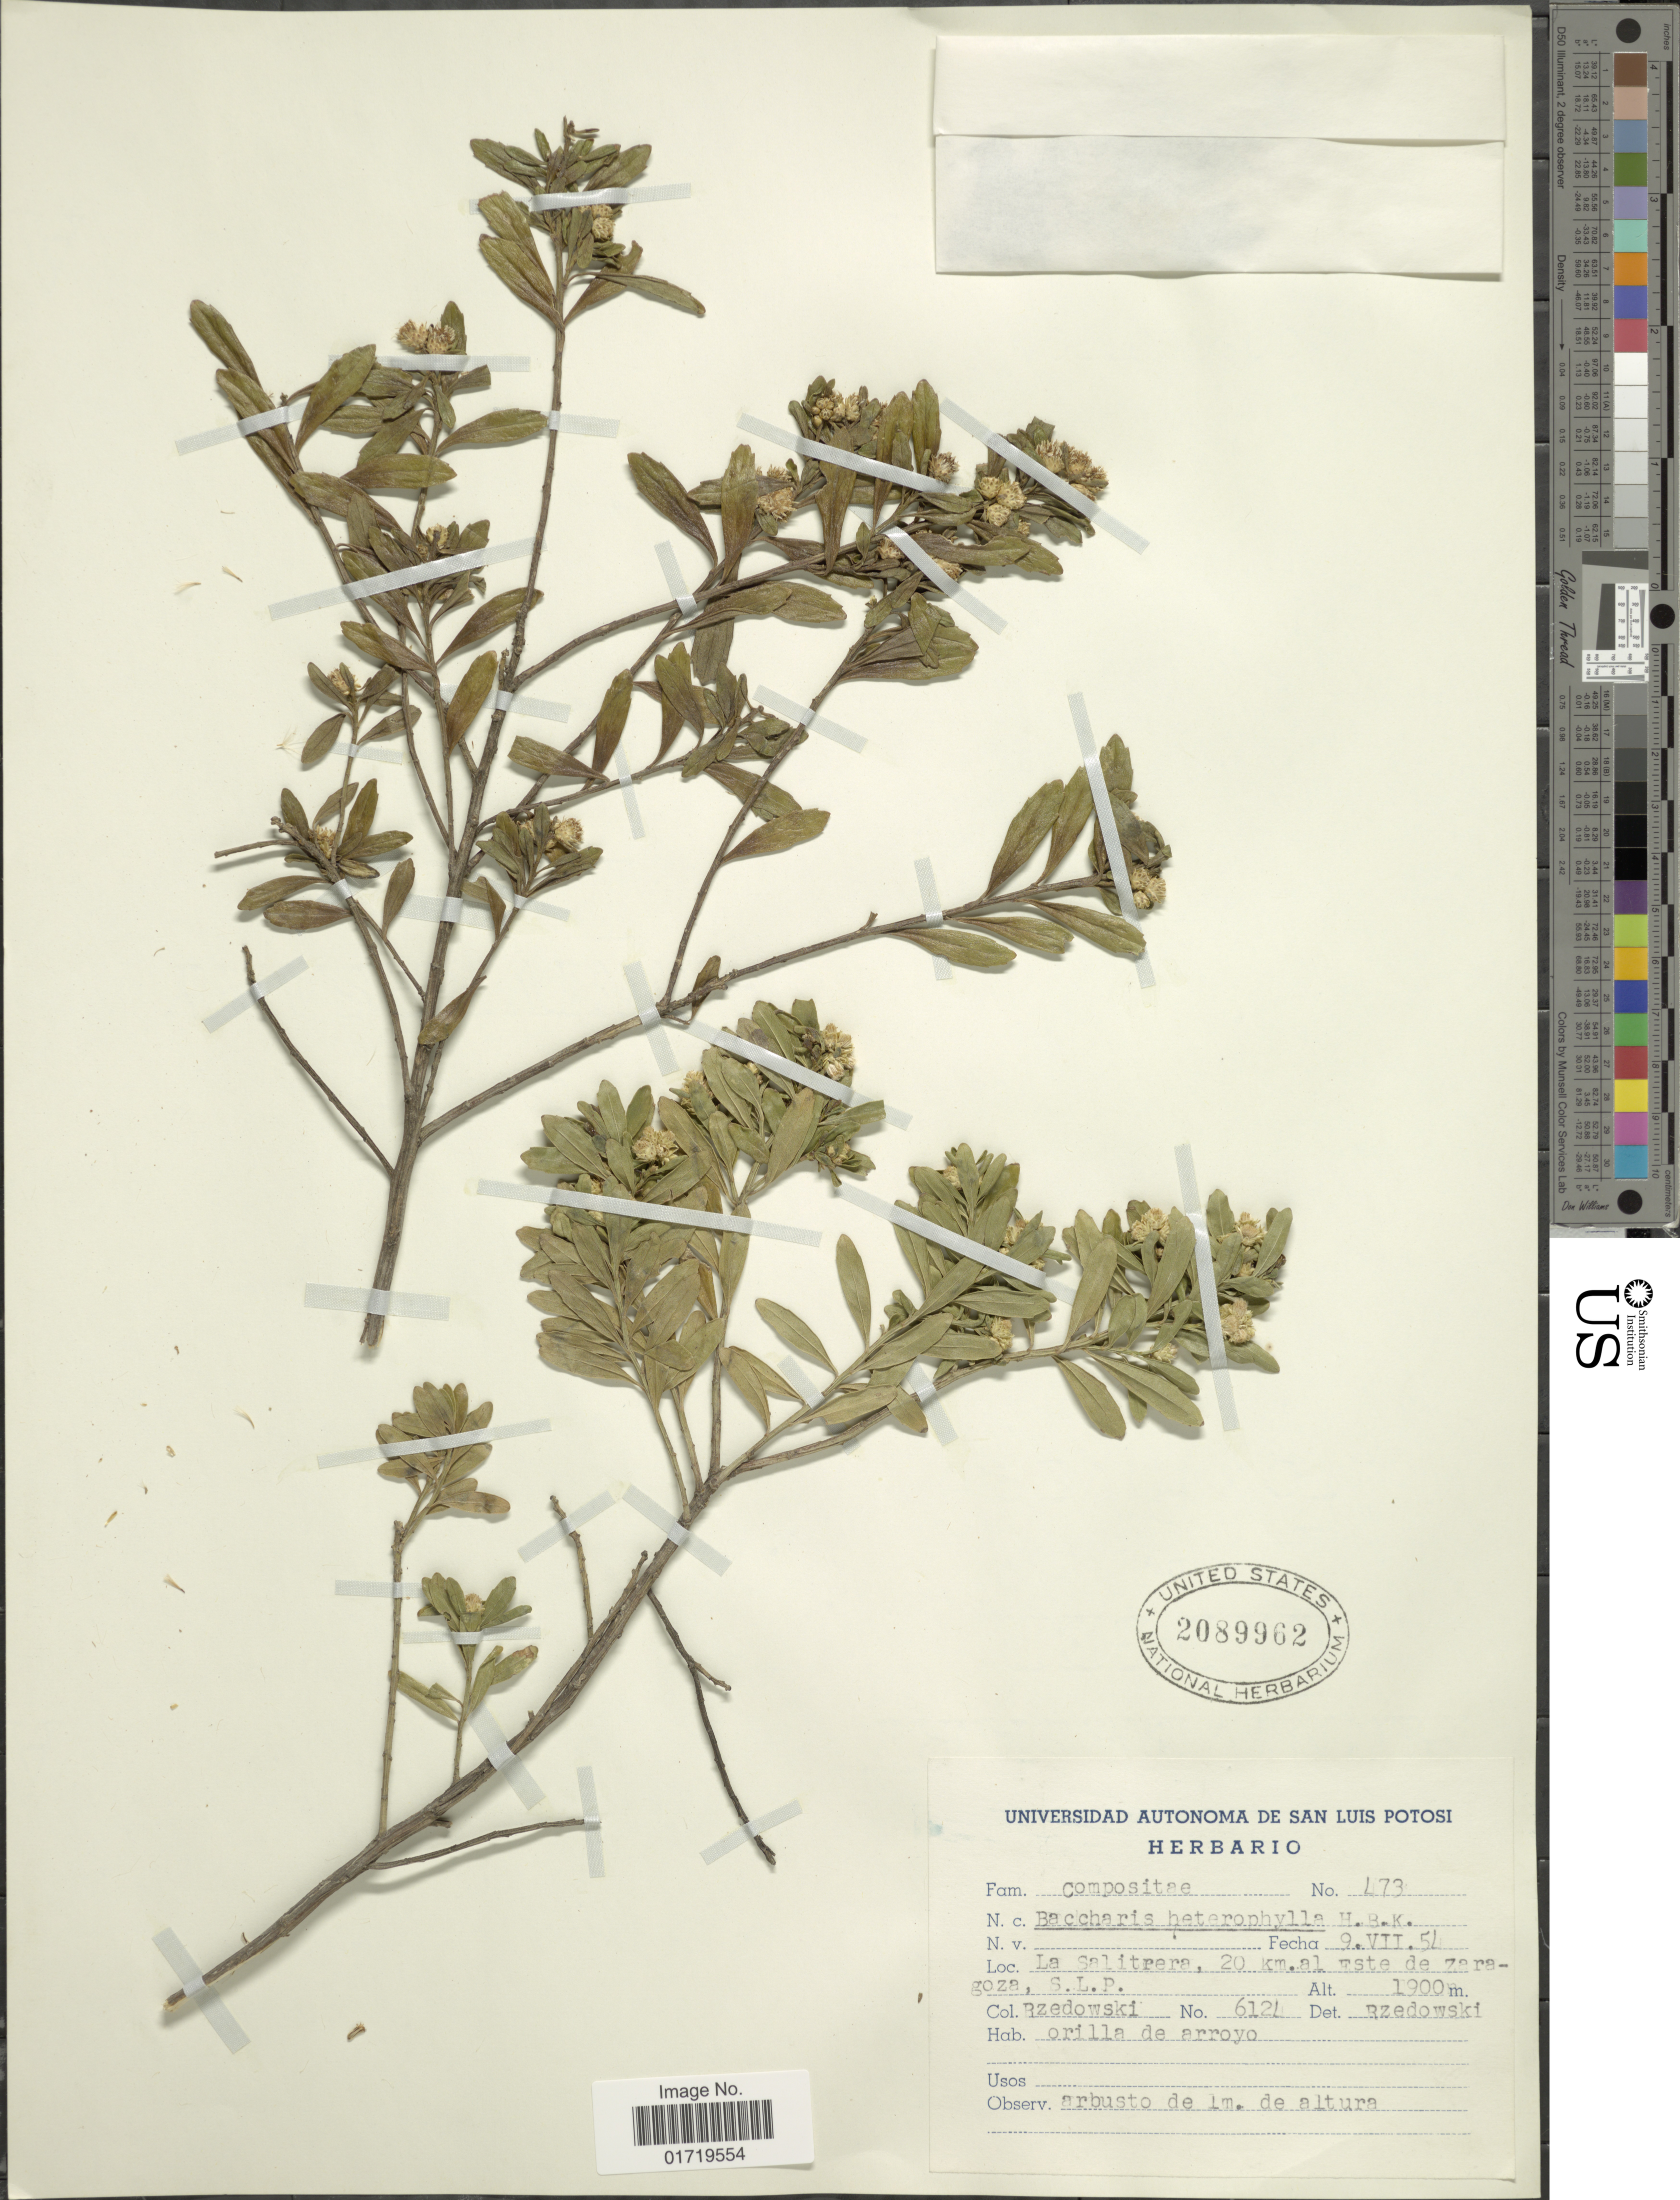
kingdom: Plantae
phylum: Tracheophyta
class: Magnoliopsida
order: Asterales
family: Asteraceae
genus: Baccharis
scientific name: Baccharis heterophylla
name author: Kunth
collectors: Rzedowski, --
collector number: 6124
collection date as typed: Transcribed d/m/y: 9/7/54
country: Mexico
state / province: San Luis Potosí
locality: La Salitrere, 20 km. al Este de zaragoza, S. L. P.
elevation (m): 1900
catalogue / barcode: US 2089962